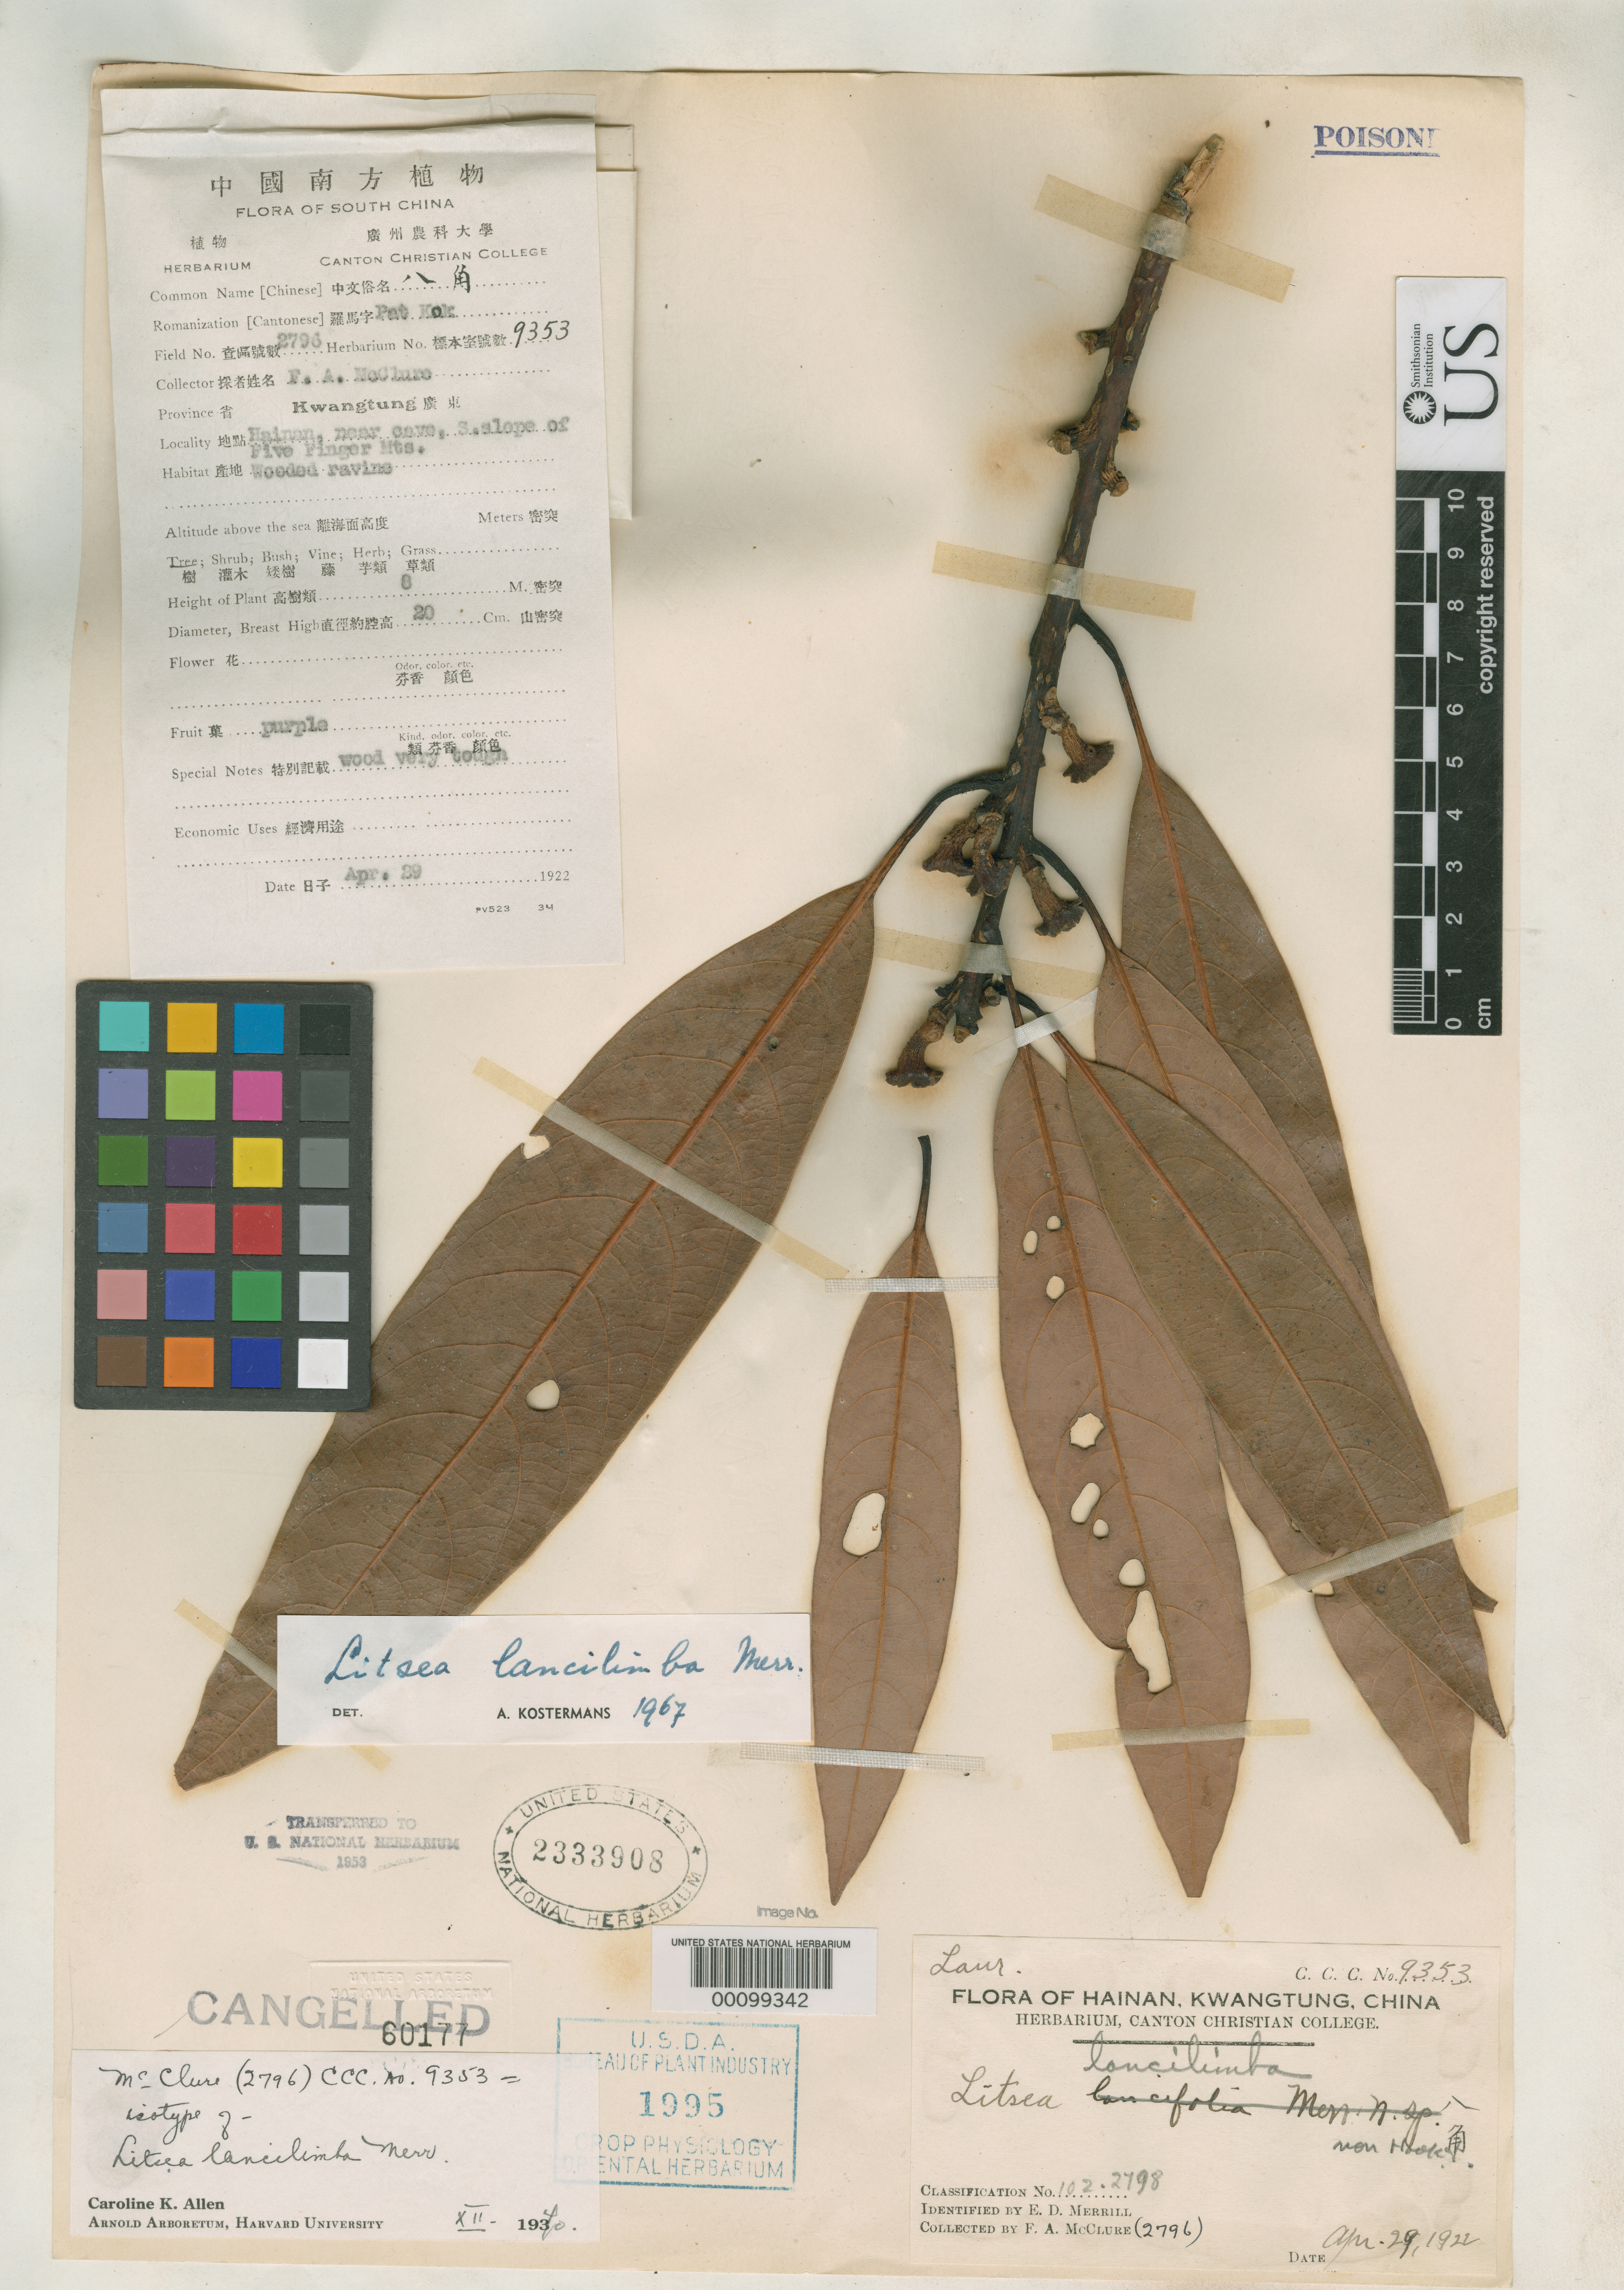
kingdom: Plantae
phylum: Tracheophyta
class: Magnoliopsida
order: Laurales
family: Lauraceae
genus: Litsea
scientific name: Litsea lancilimba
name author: Merr.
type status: Isotype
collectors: F. A. McClure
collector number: C.C.C. 9353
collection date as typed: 29 Apr 1922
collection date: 1922-04-29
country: China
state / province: Hainan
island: Hainan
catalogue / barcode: US 2333908